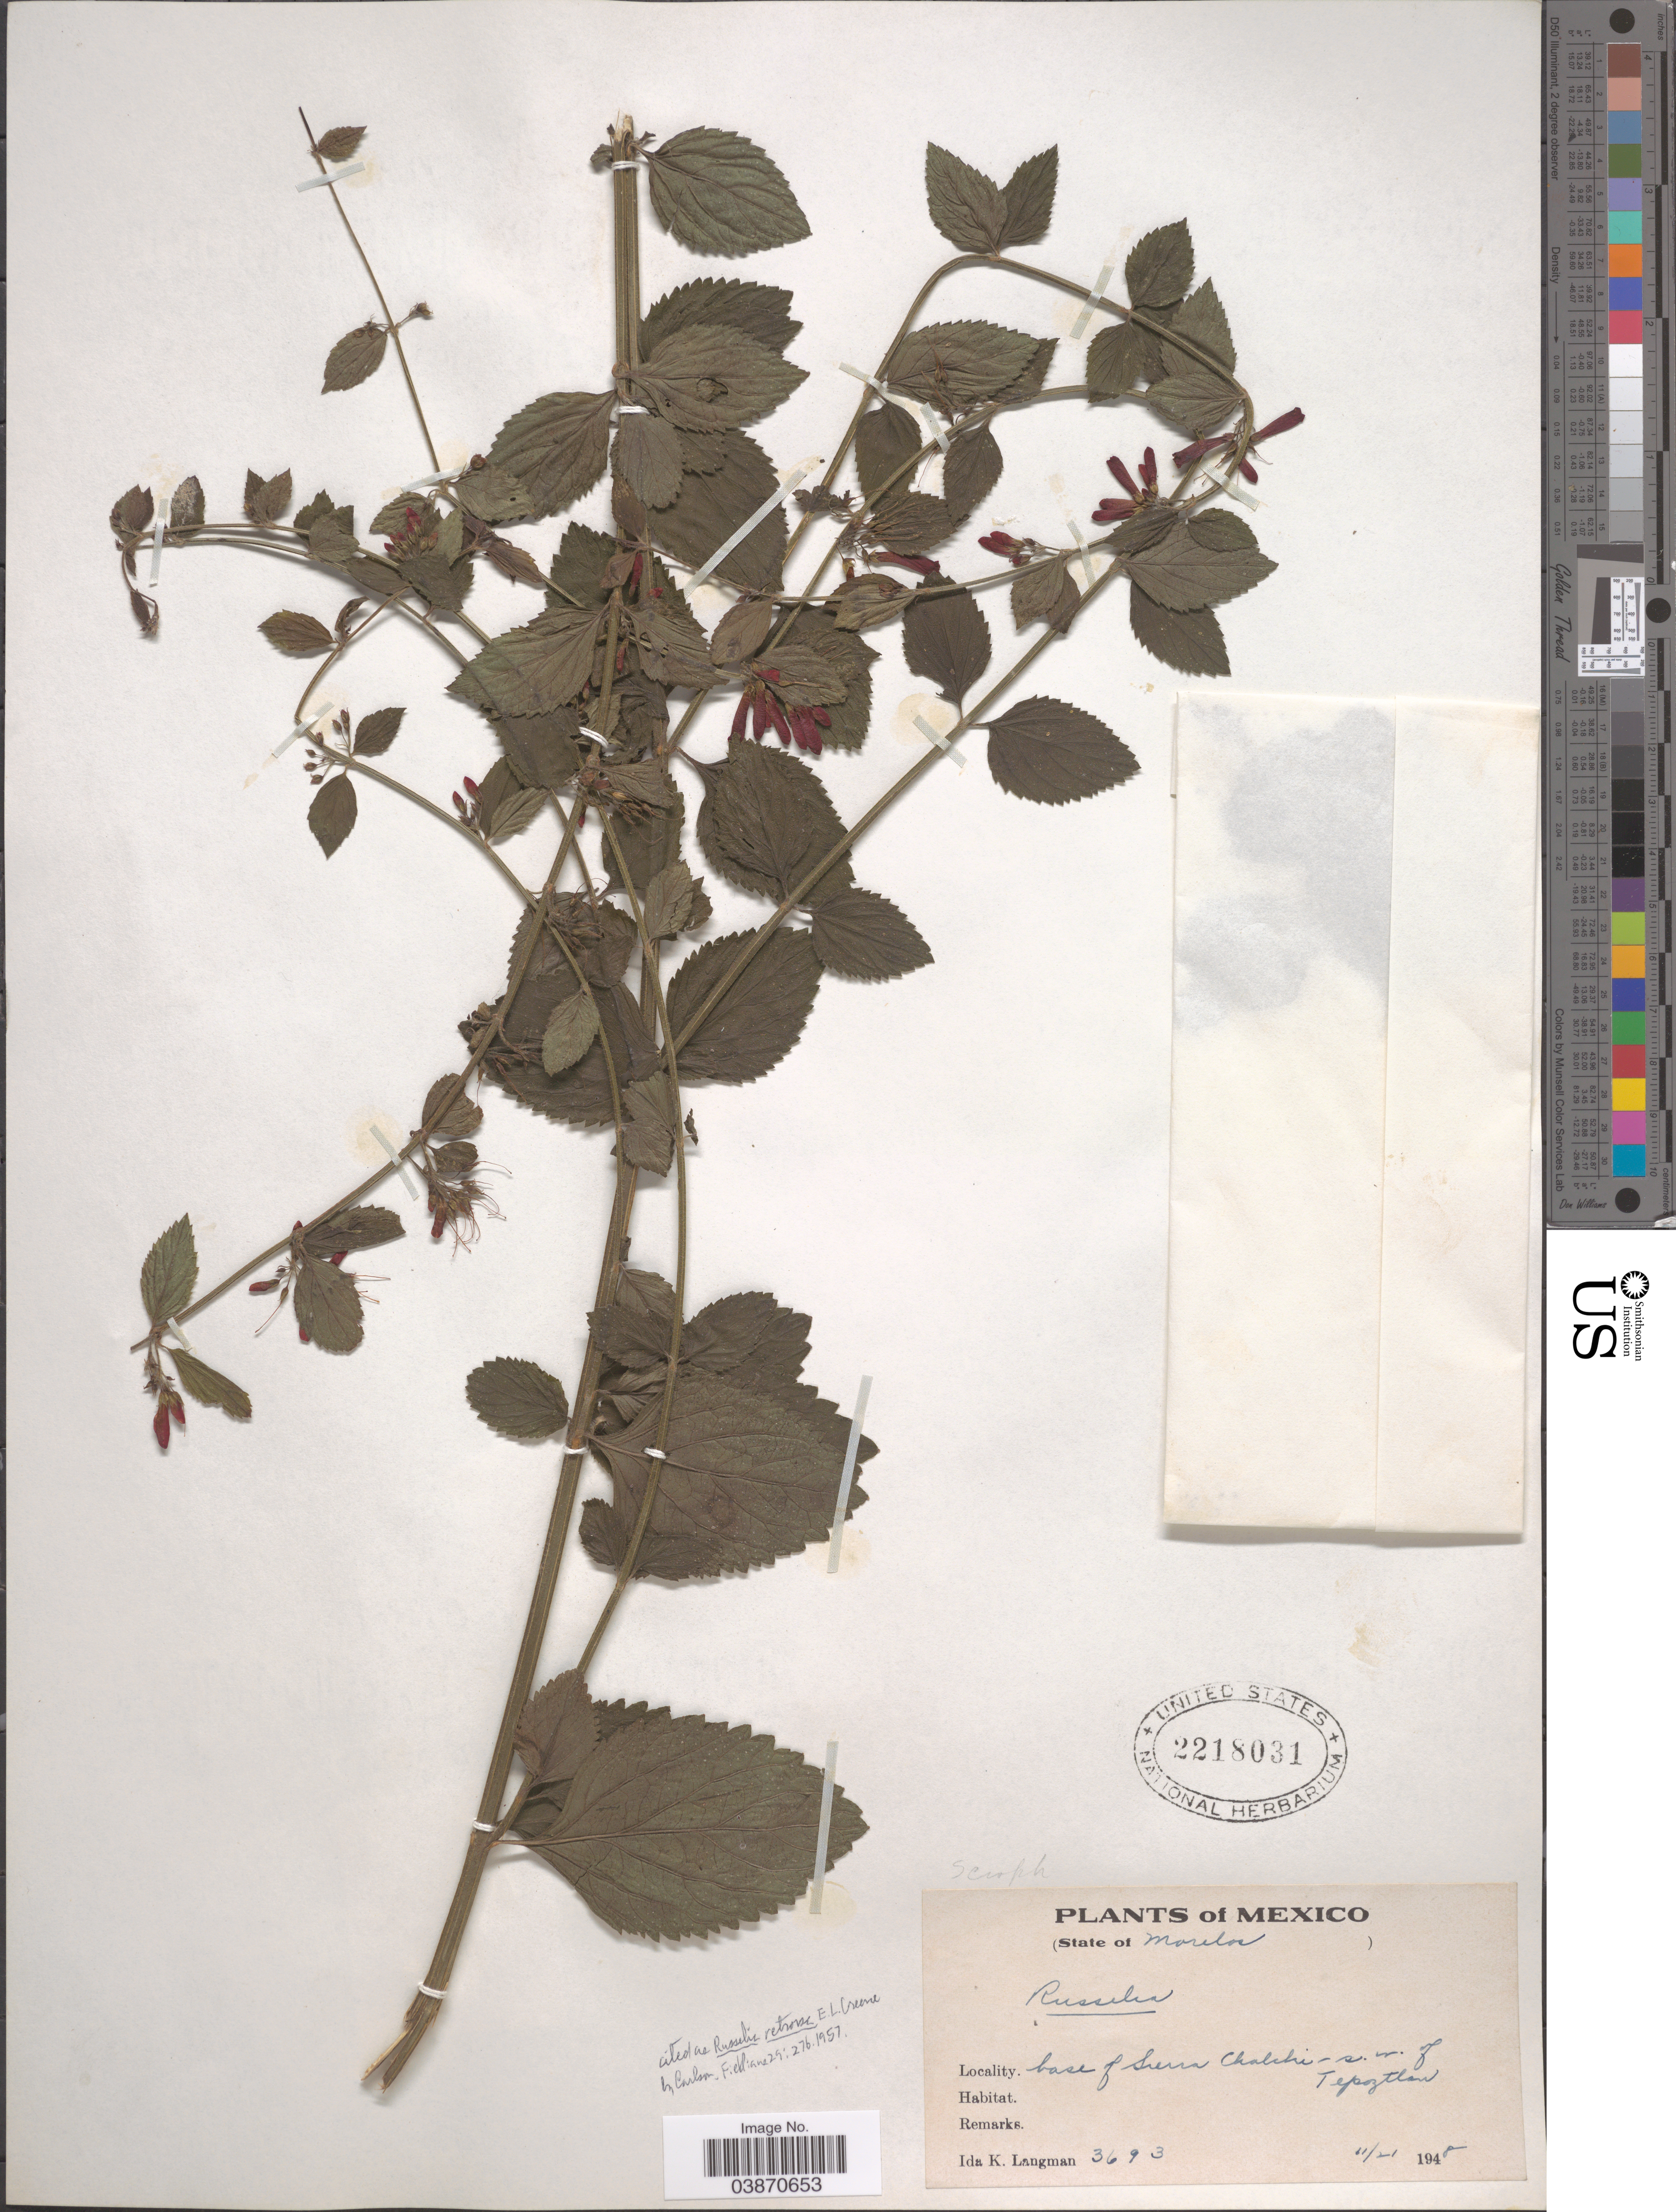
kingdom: Plantae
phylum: Tracheophyta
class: Magnoliopsida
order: Lamiales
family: Plantaginaceae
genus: Russelia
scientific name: Russelia retrorsa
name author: Greene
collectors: I. K. Langman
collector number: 3693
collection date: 1948-11-21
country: Mexico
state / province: Morelos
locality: Base of Sierra Chalchi- s.w. of Tepoztlan.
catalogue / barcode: US 2218031